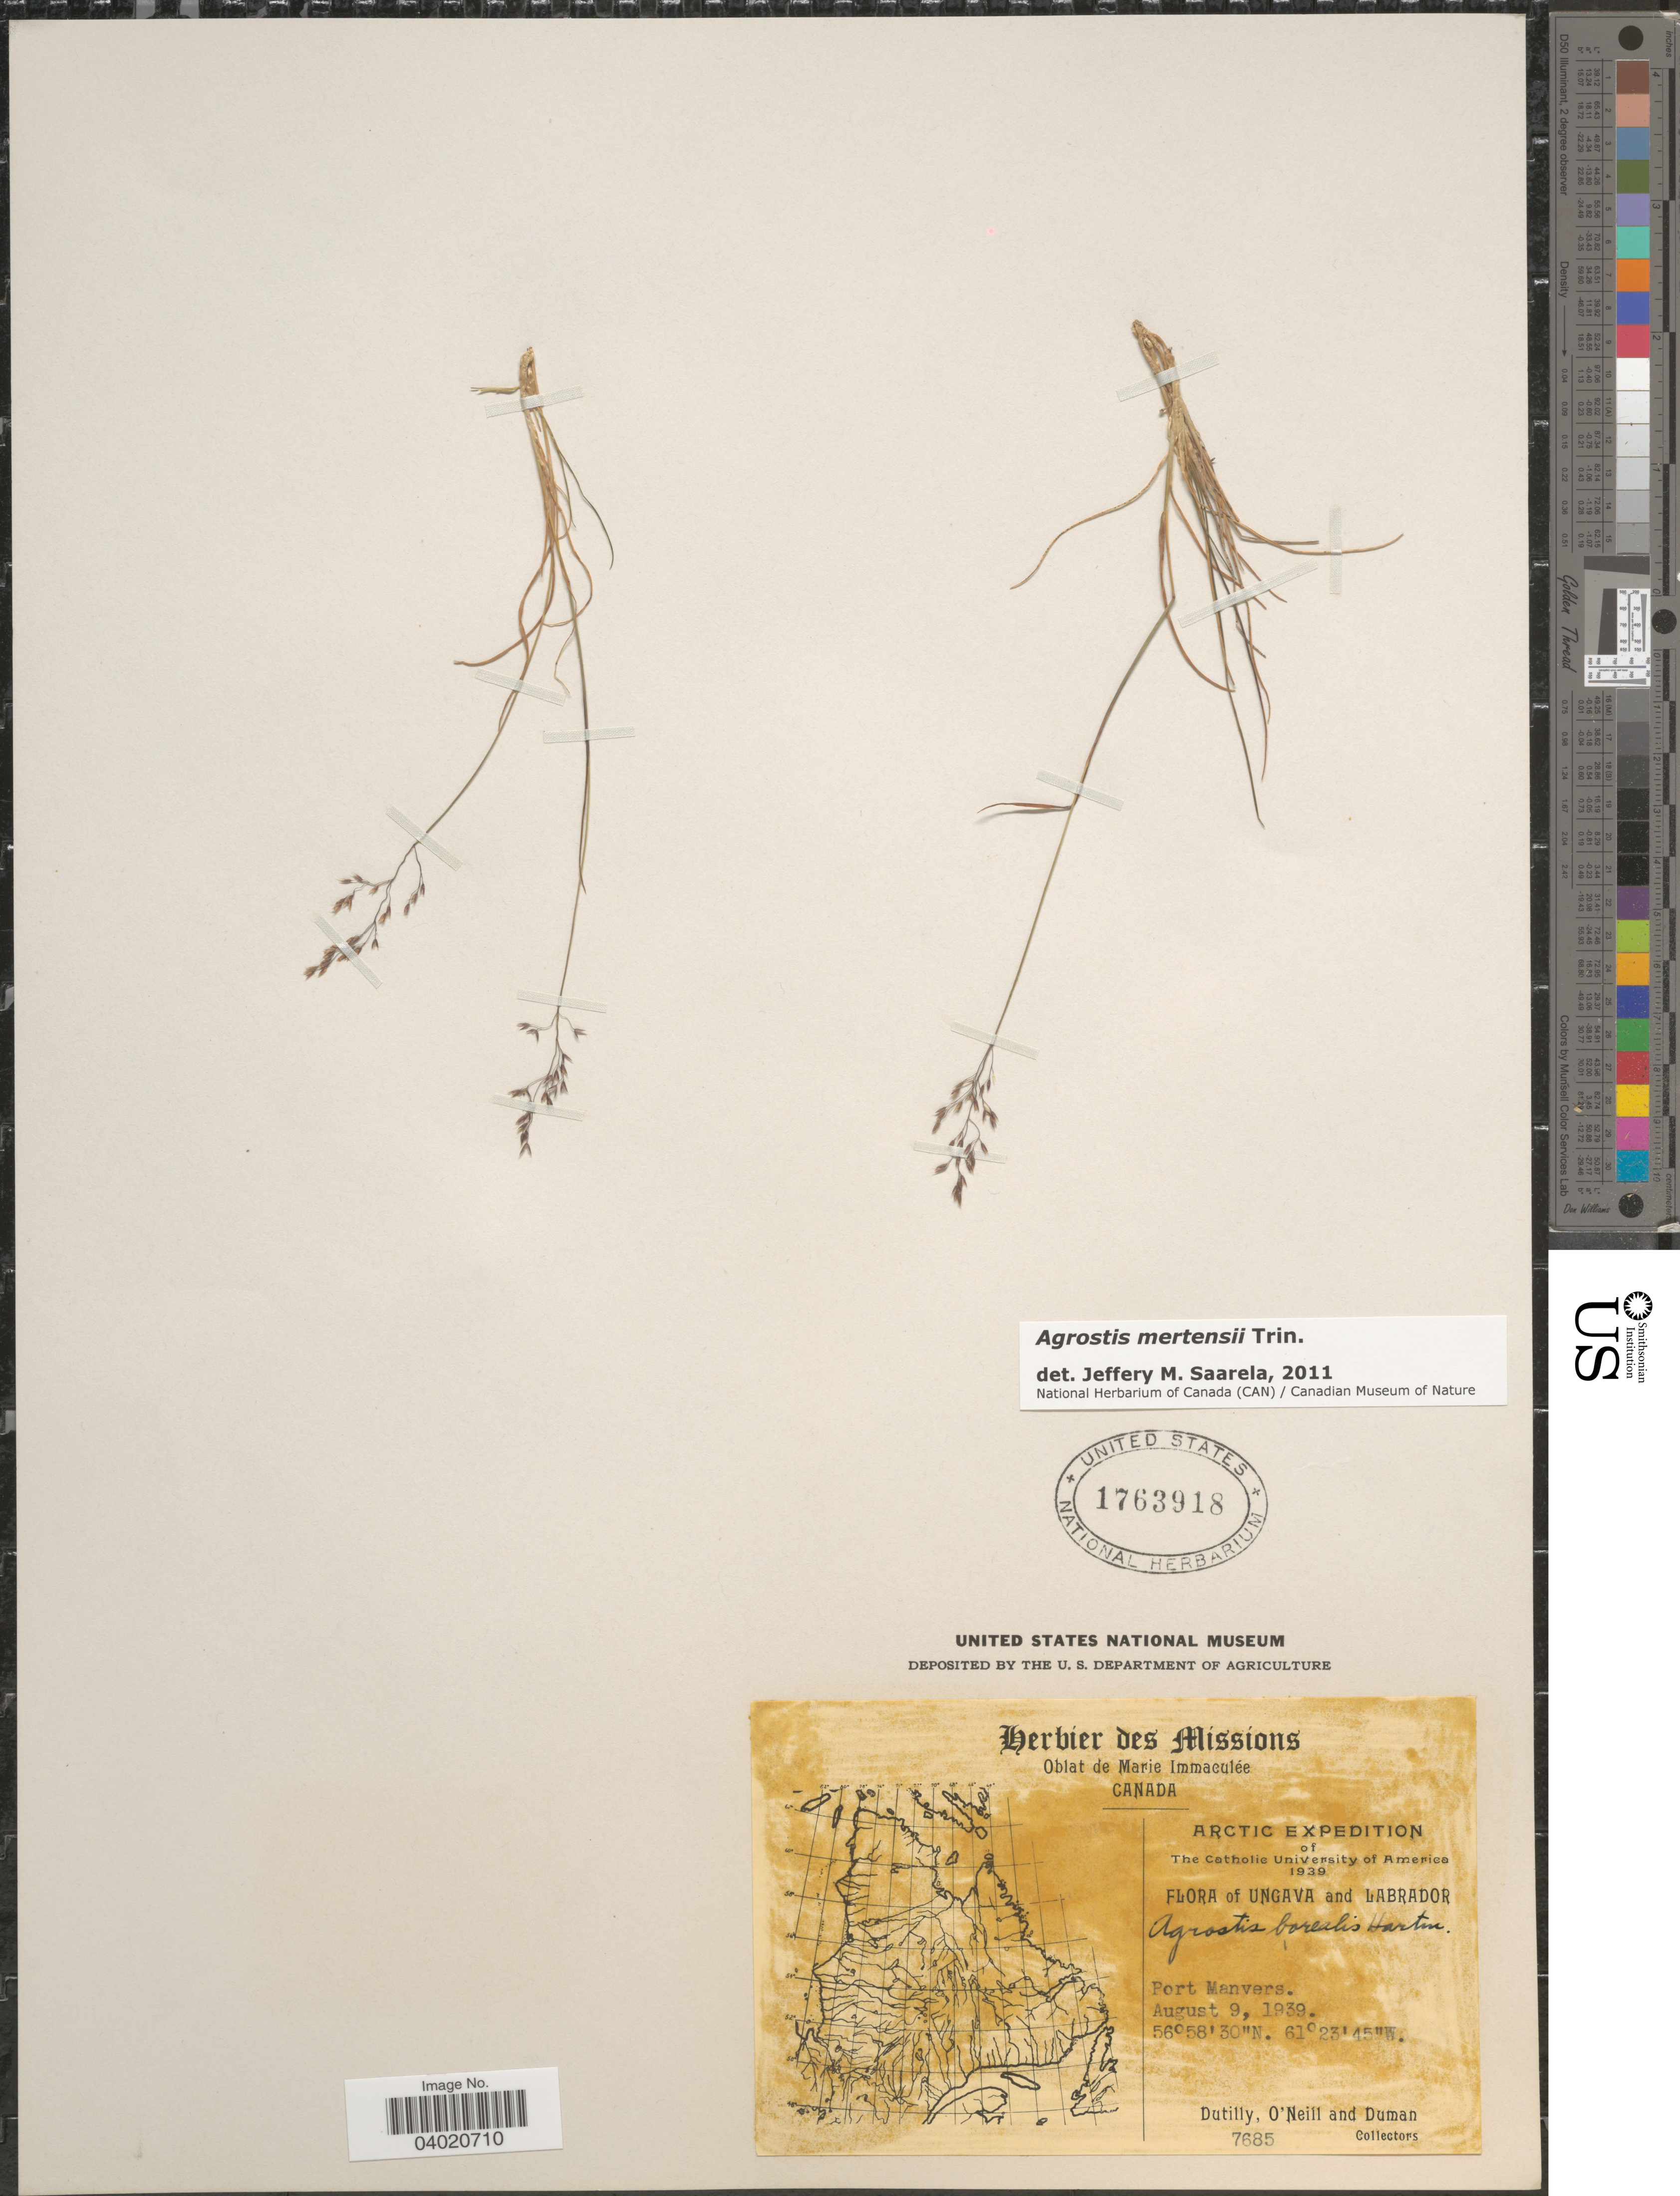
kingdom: Plantae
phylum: Tracheophyta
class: Liliopsida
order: Poales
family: Poaceae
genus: Agrostis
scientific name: Agrostis mertensii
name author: Trin.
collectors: -. Dutilly, -. O'Neill & -. Duman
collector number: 7685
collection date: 1939-08-09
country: Canada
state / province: Newfoundland and Labrador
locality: Ungava and Labrador. Port Manvers.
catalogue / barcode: US 1763918